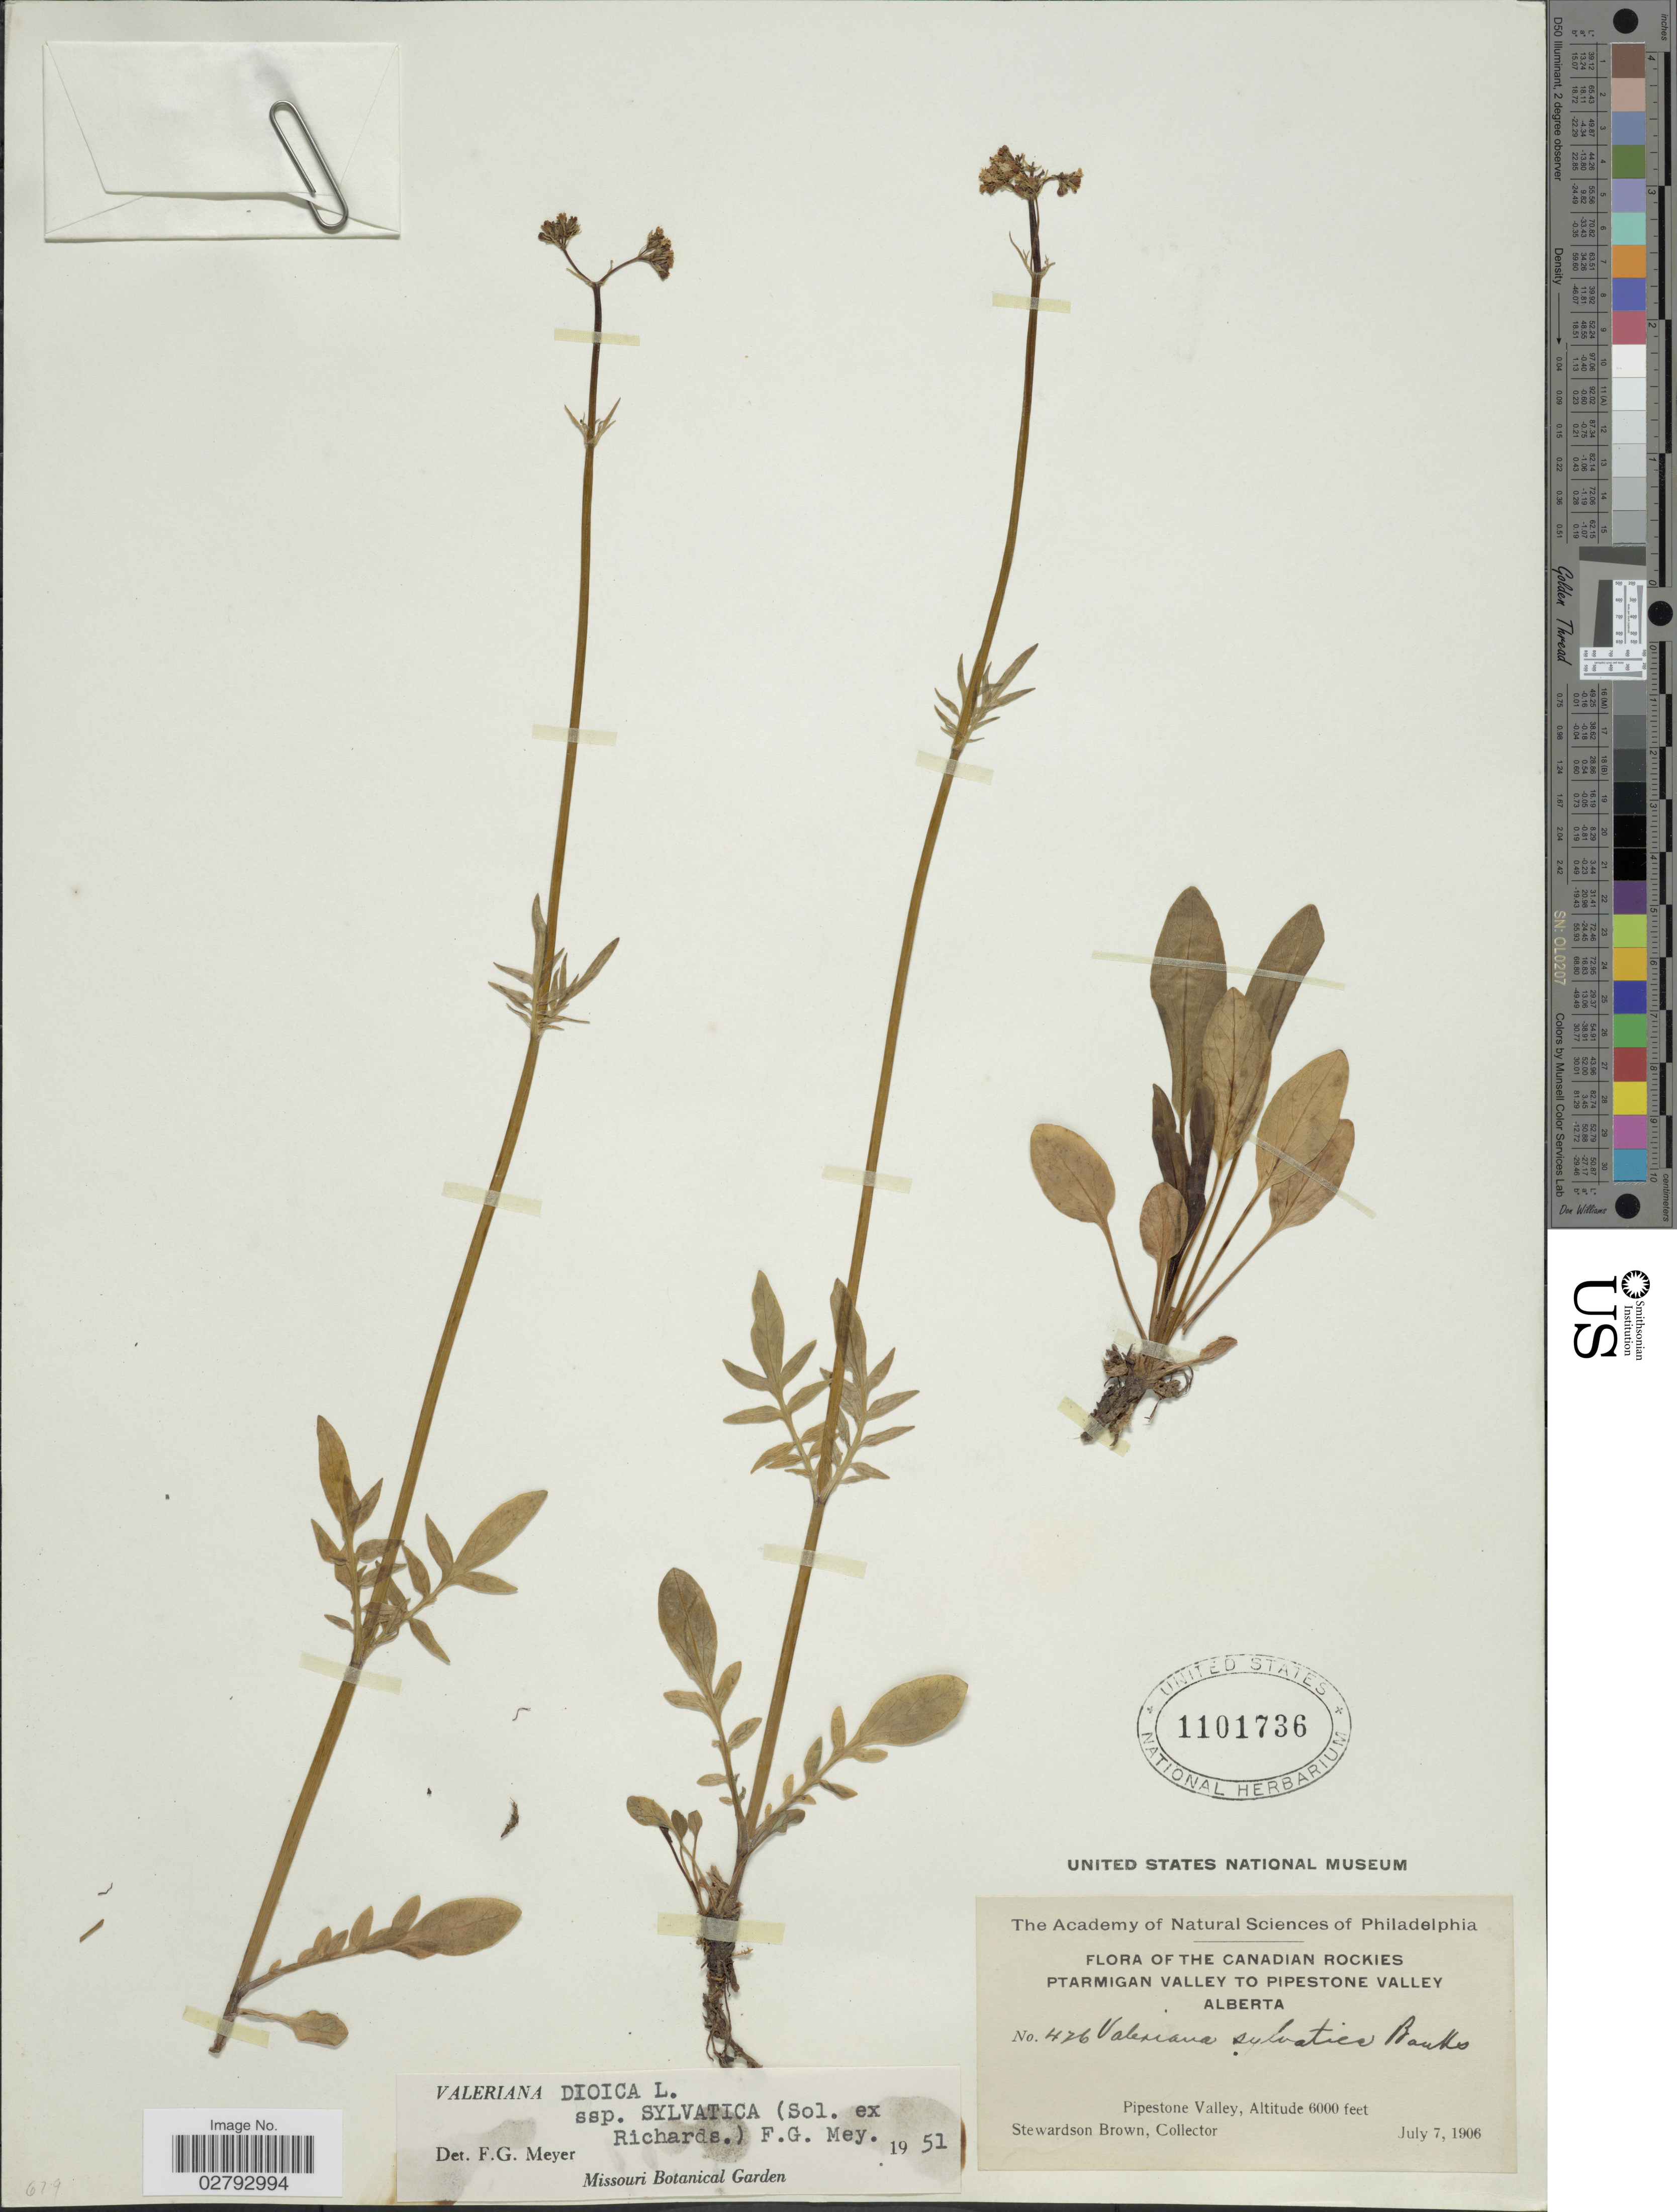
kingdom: Plantae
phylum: Tracheophyta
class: Magnoliopsida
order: Dipsacales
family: Caprifoliaceae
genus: Valeriana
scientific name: Valeriana dioica subsp. sylvatica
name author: (Sol. ex Richardson) F.G. Mey.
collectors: S. Brown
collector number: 426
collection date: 1906-07-07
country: Canada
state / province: Alberta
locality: Canadian Rockies. Ptarmigan Valley to Pipestone Valley. Pipestone Valley.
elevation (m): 1829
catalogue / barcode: US 1101736